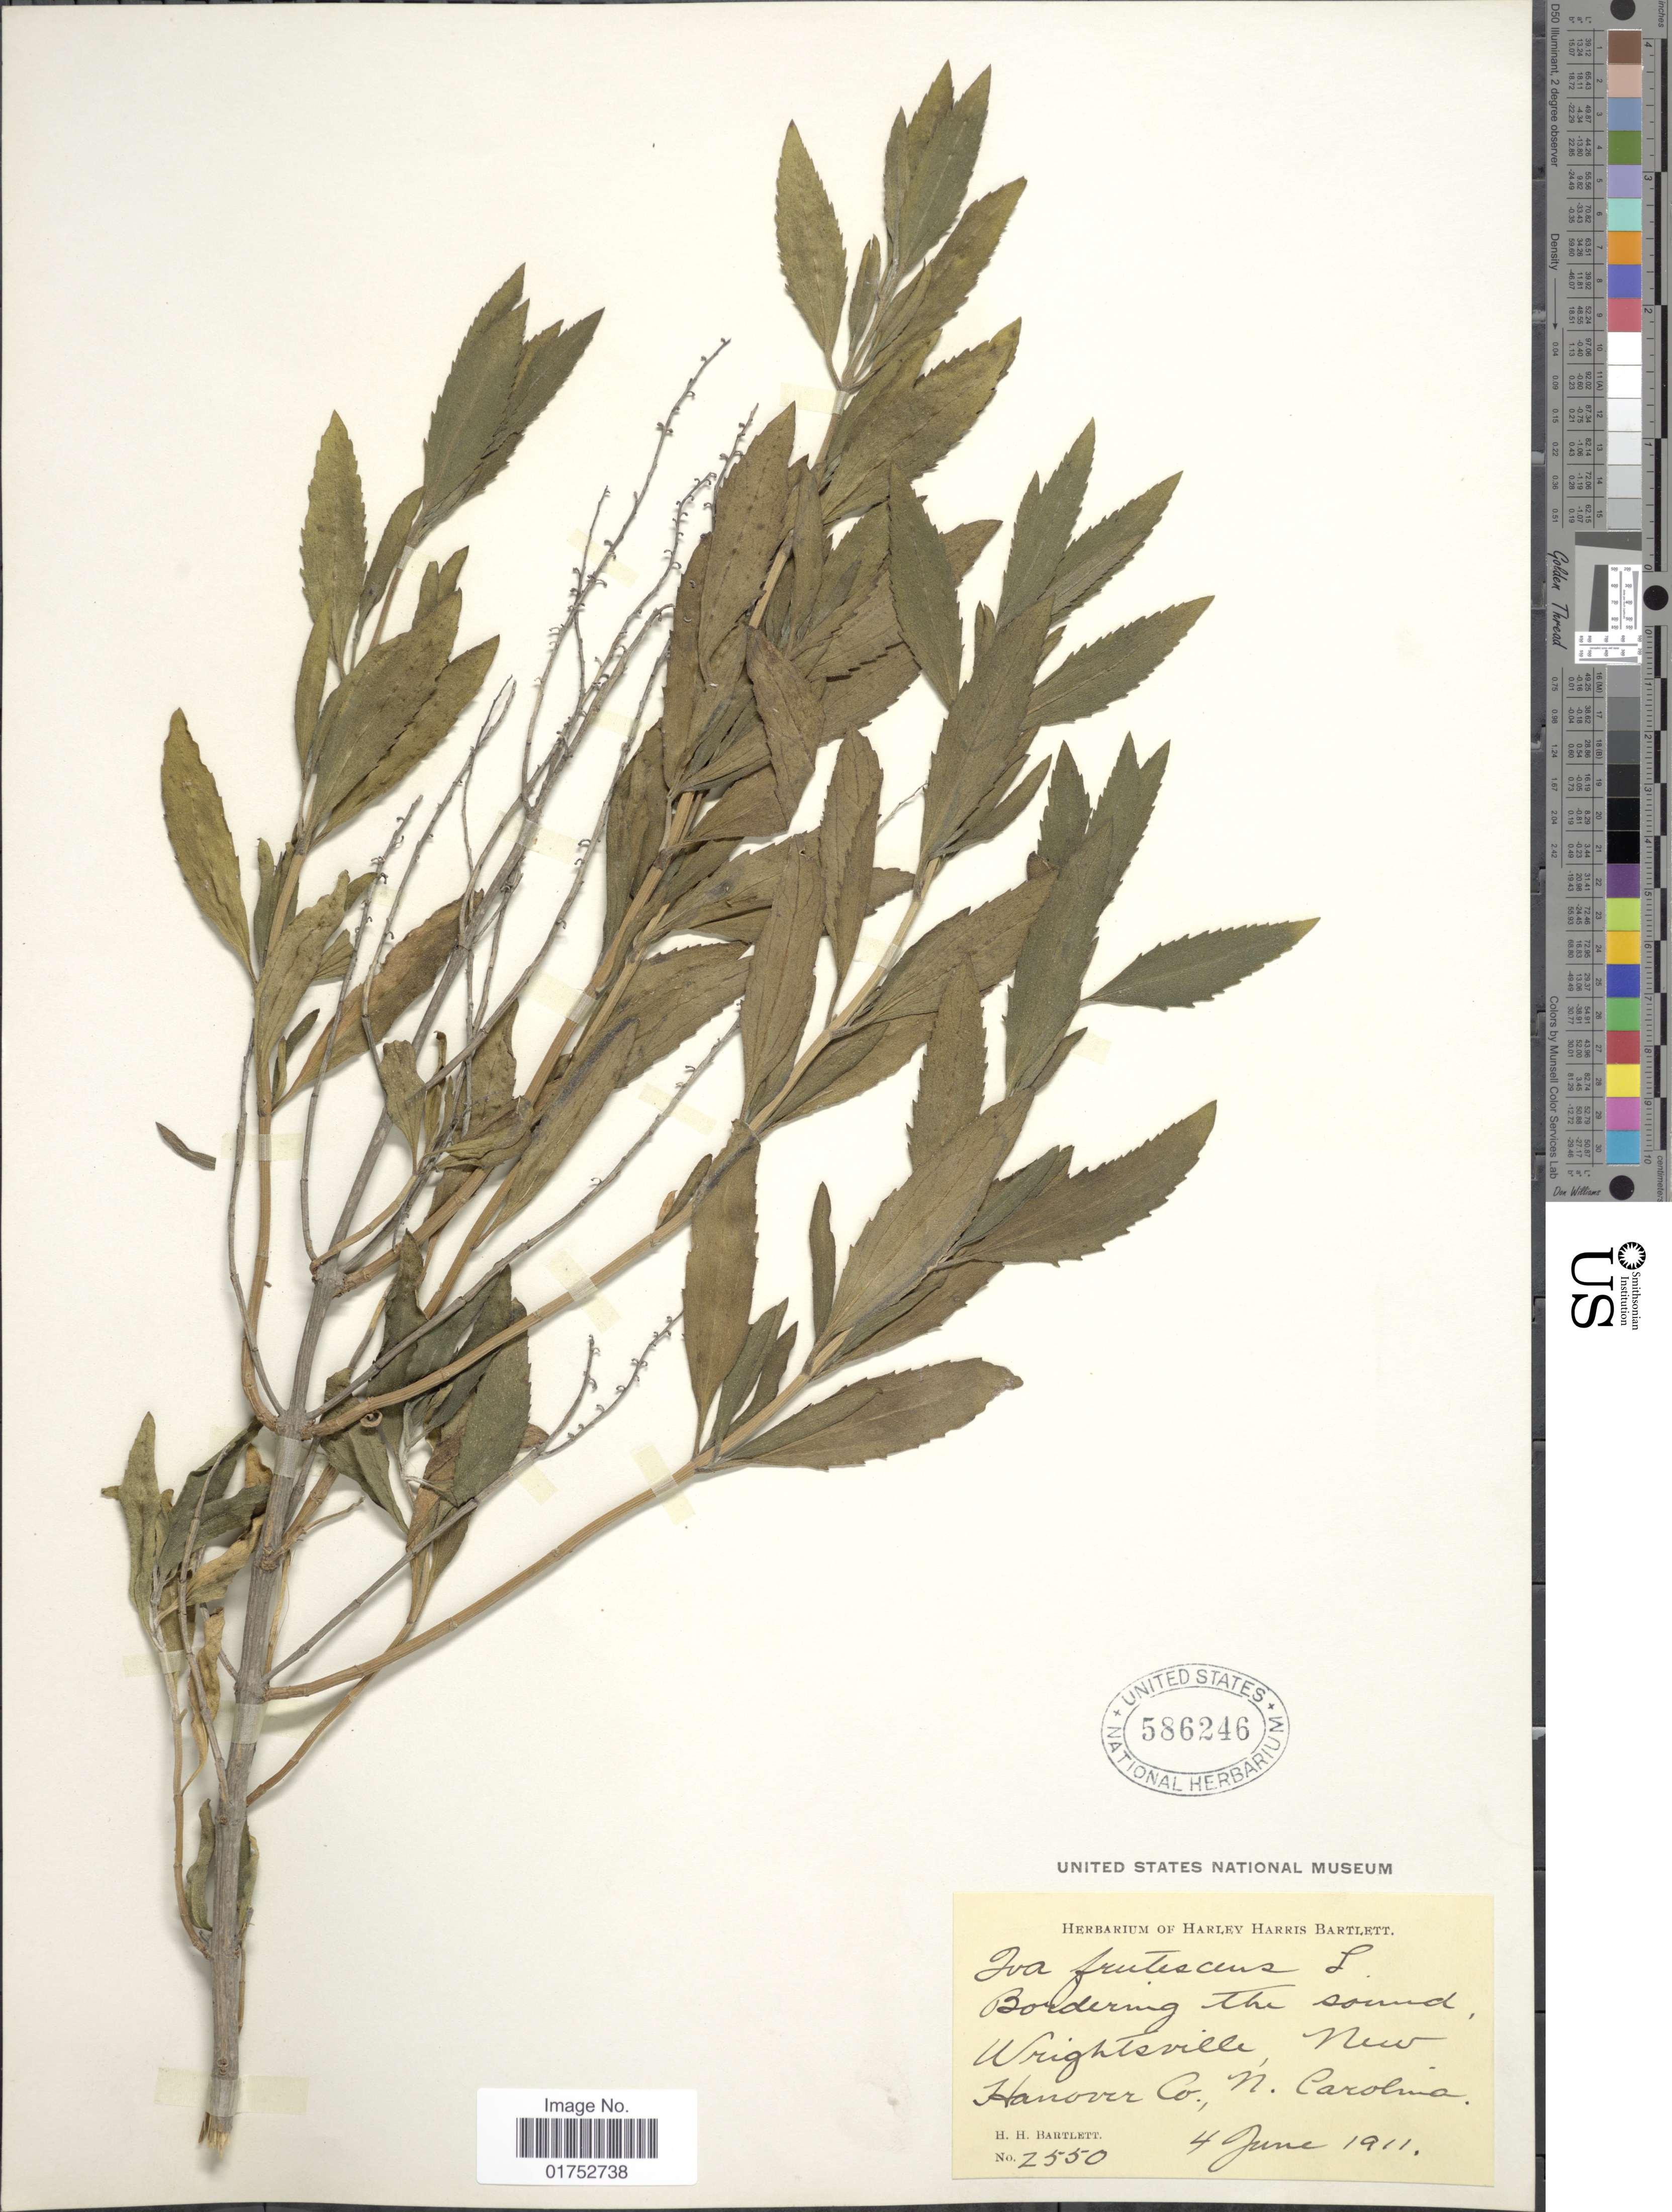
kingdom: Plantae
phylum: Tracheophyta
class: Magnoliopsida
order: Asterales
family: Asteraceae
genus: Iva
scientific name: Iva frutescens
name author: L.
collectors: H. H. Bartlett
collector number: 2550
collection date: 1911-06-04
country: United States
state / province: North Carolina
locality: Wrightsville, New Hanover Co., N. Carolina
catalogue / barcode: US 586246